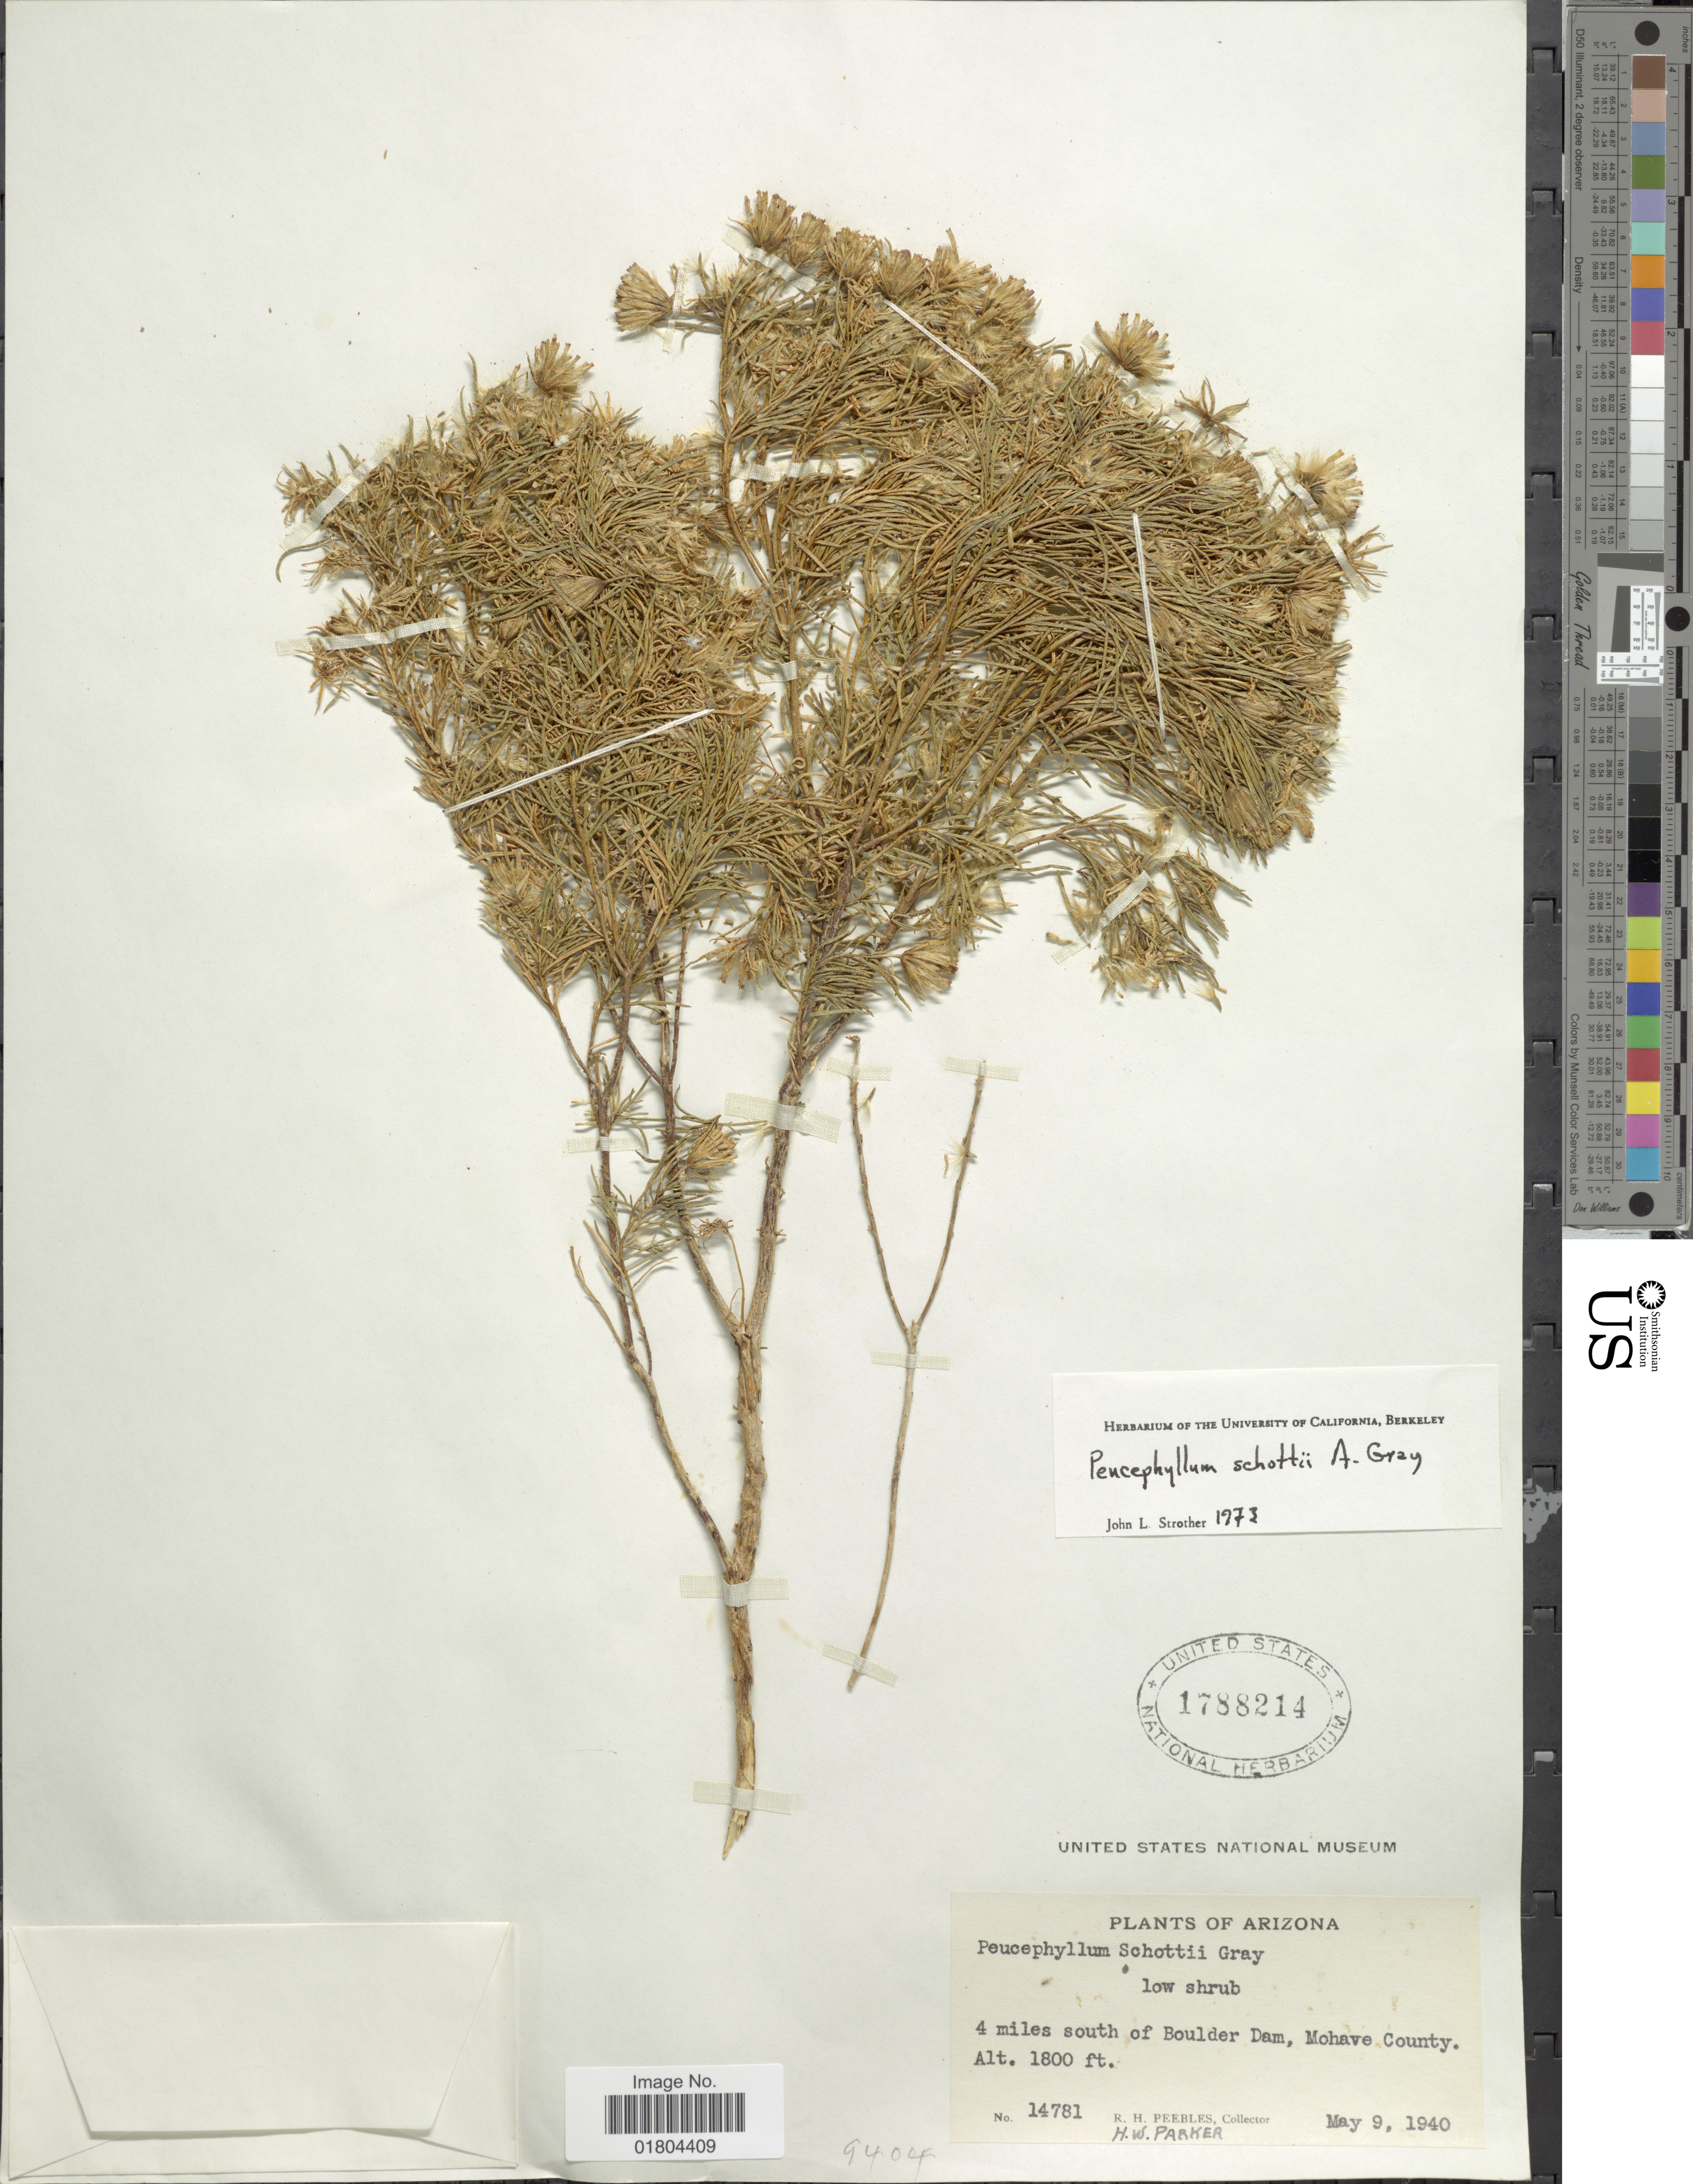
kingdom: Plantae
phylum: Tracheophyta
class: Magnoliopsida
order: Asterales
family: Asteraceae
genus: Peucephyllum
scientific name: Peucephyllum schottii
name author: A. Gray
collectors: R. H. Peebles & H. W. Parker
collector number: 14781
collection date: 1940-05-09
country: United States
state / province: Arizona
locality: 4 miles south of Boulder Dam, Mohave County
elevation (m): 549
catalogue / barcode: US 1788214